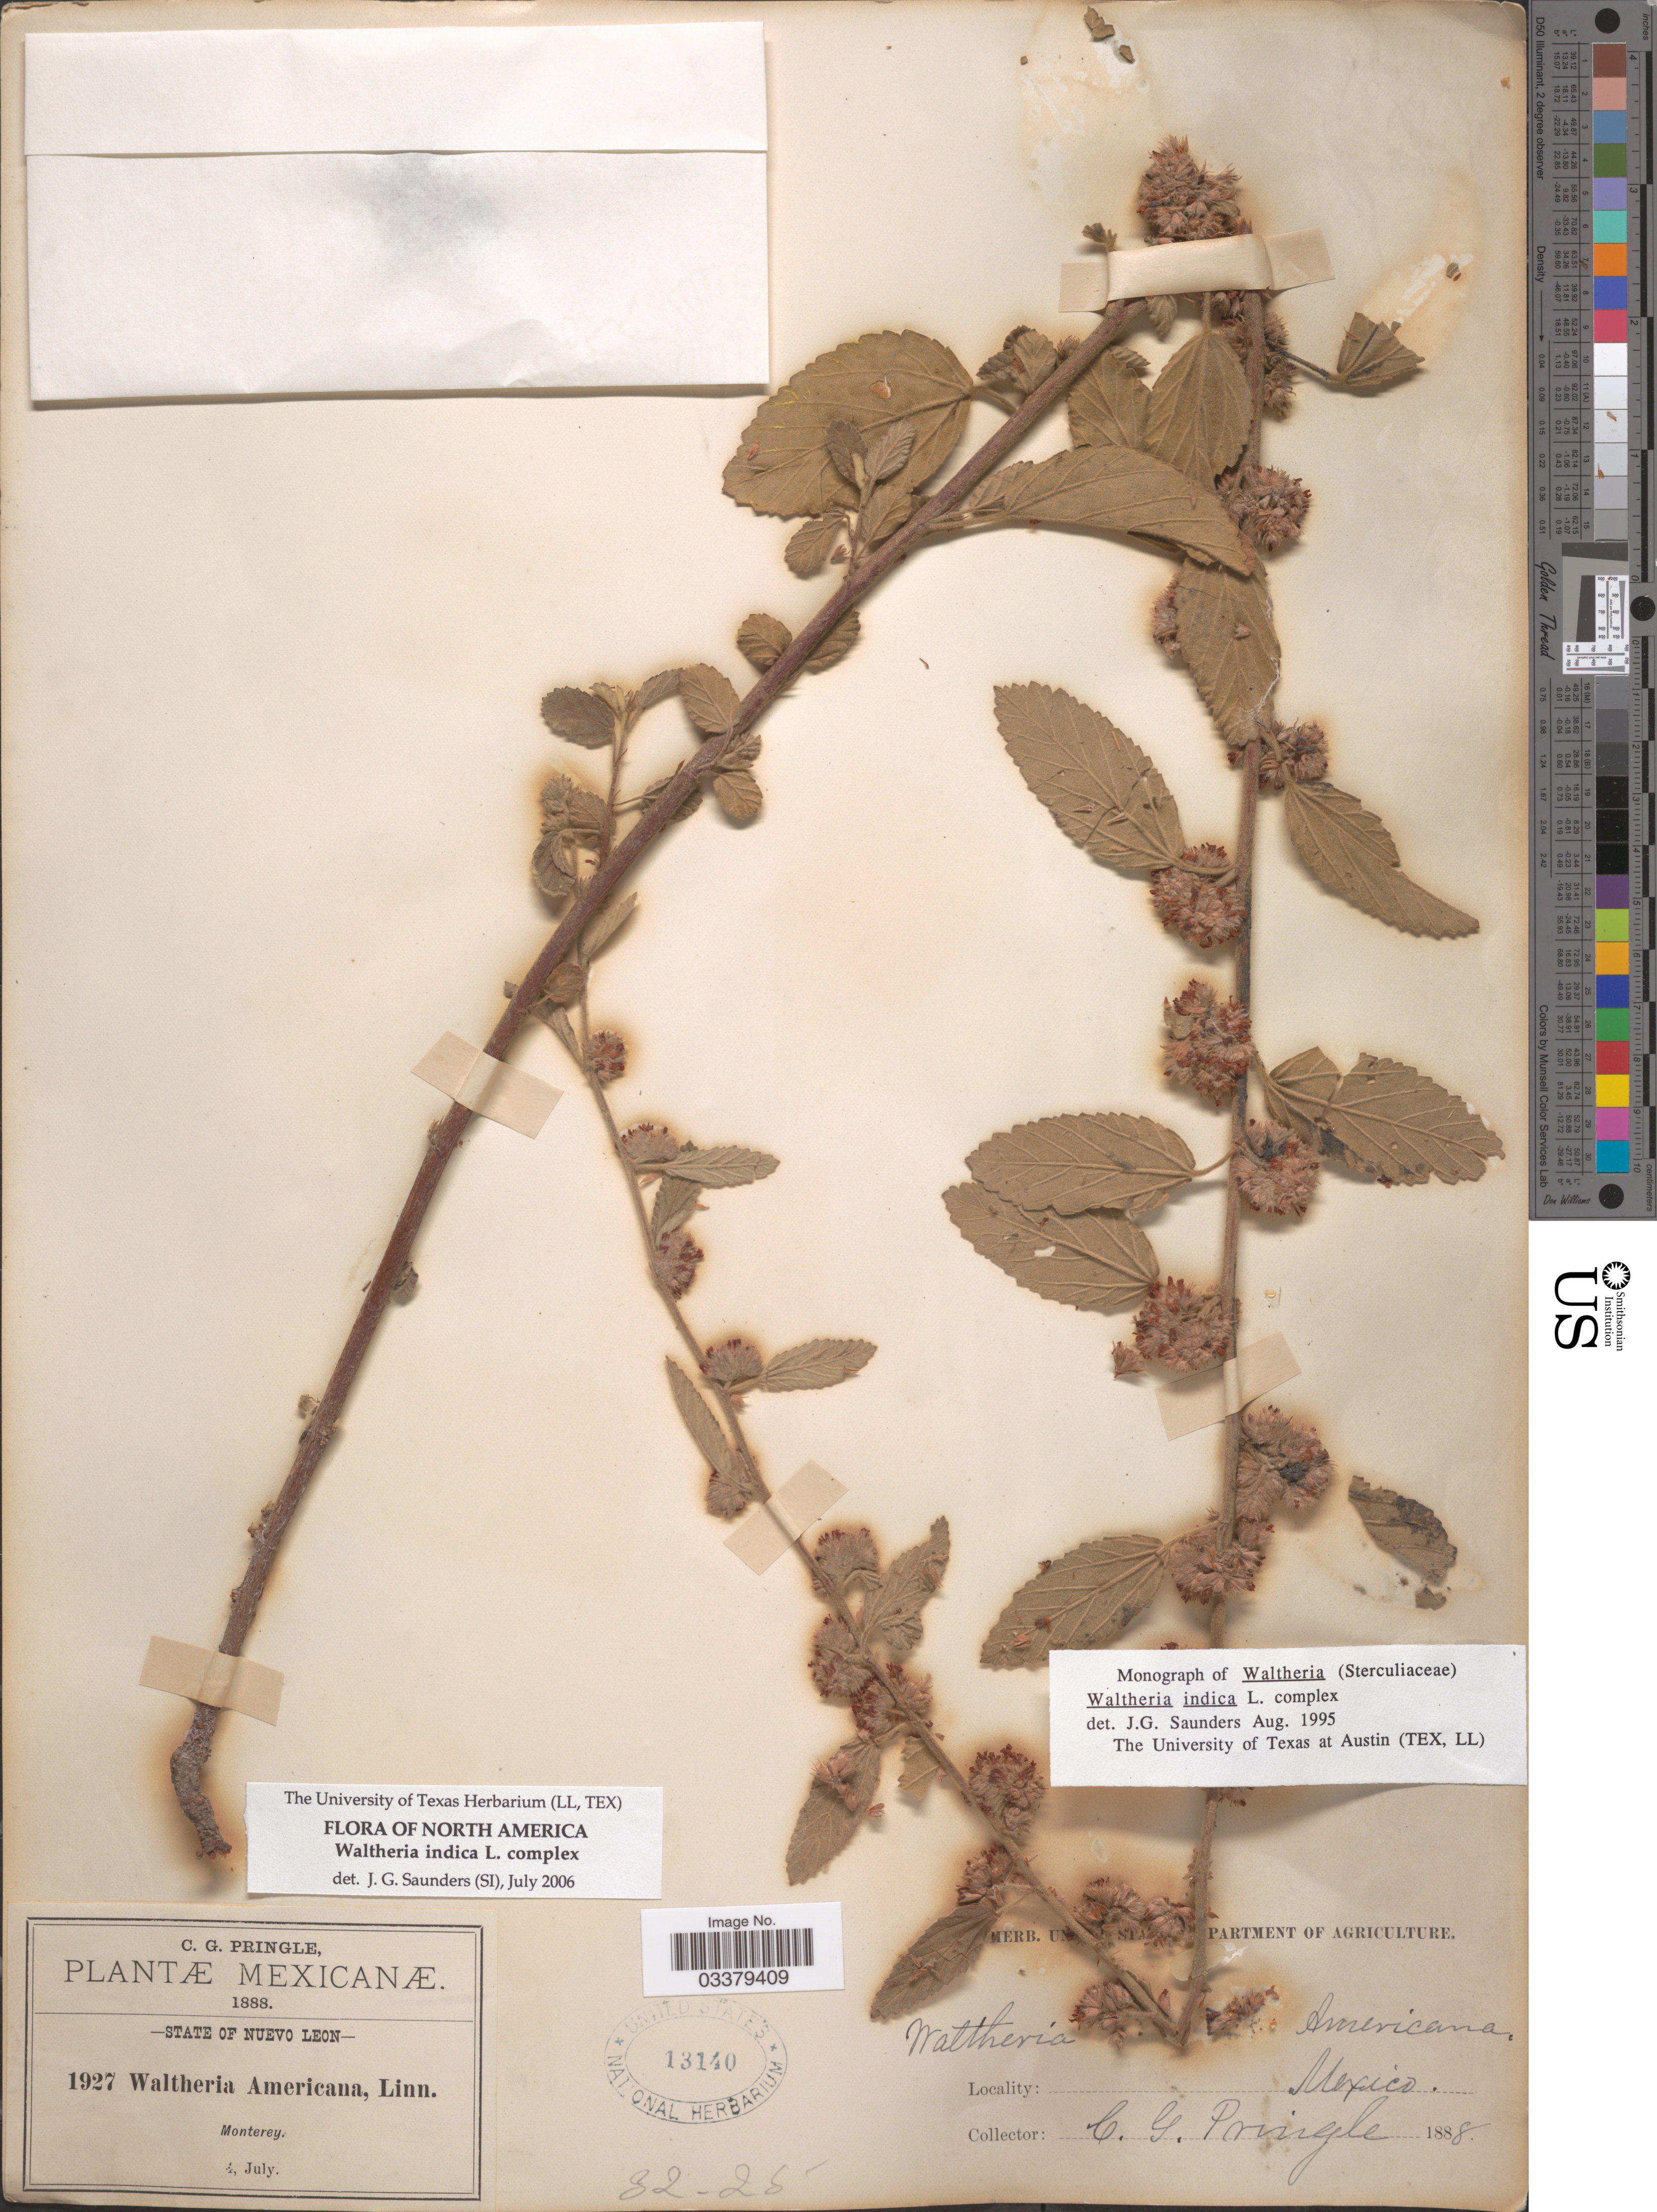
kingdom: Plantae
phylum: Tracheophyta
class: Magnoliopsida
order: Malvales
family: Malvaceae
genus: Waltheria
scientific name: Waltheria indica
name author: L.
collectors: C. G. Pringle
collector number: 1927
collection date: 1888-07-04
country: Mexico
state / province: Nuevo León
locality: Monterey.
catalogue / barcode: US 13140